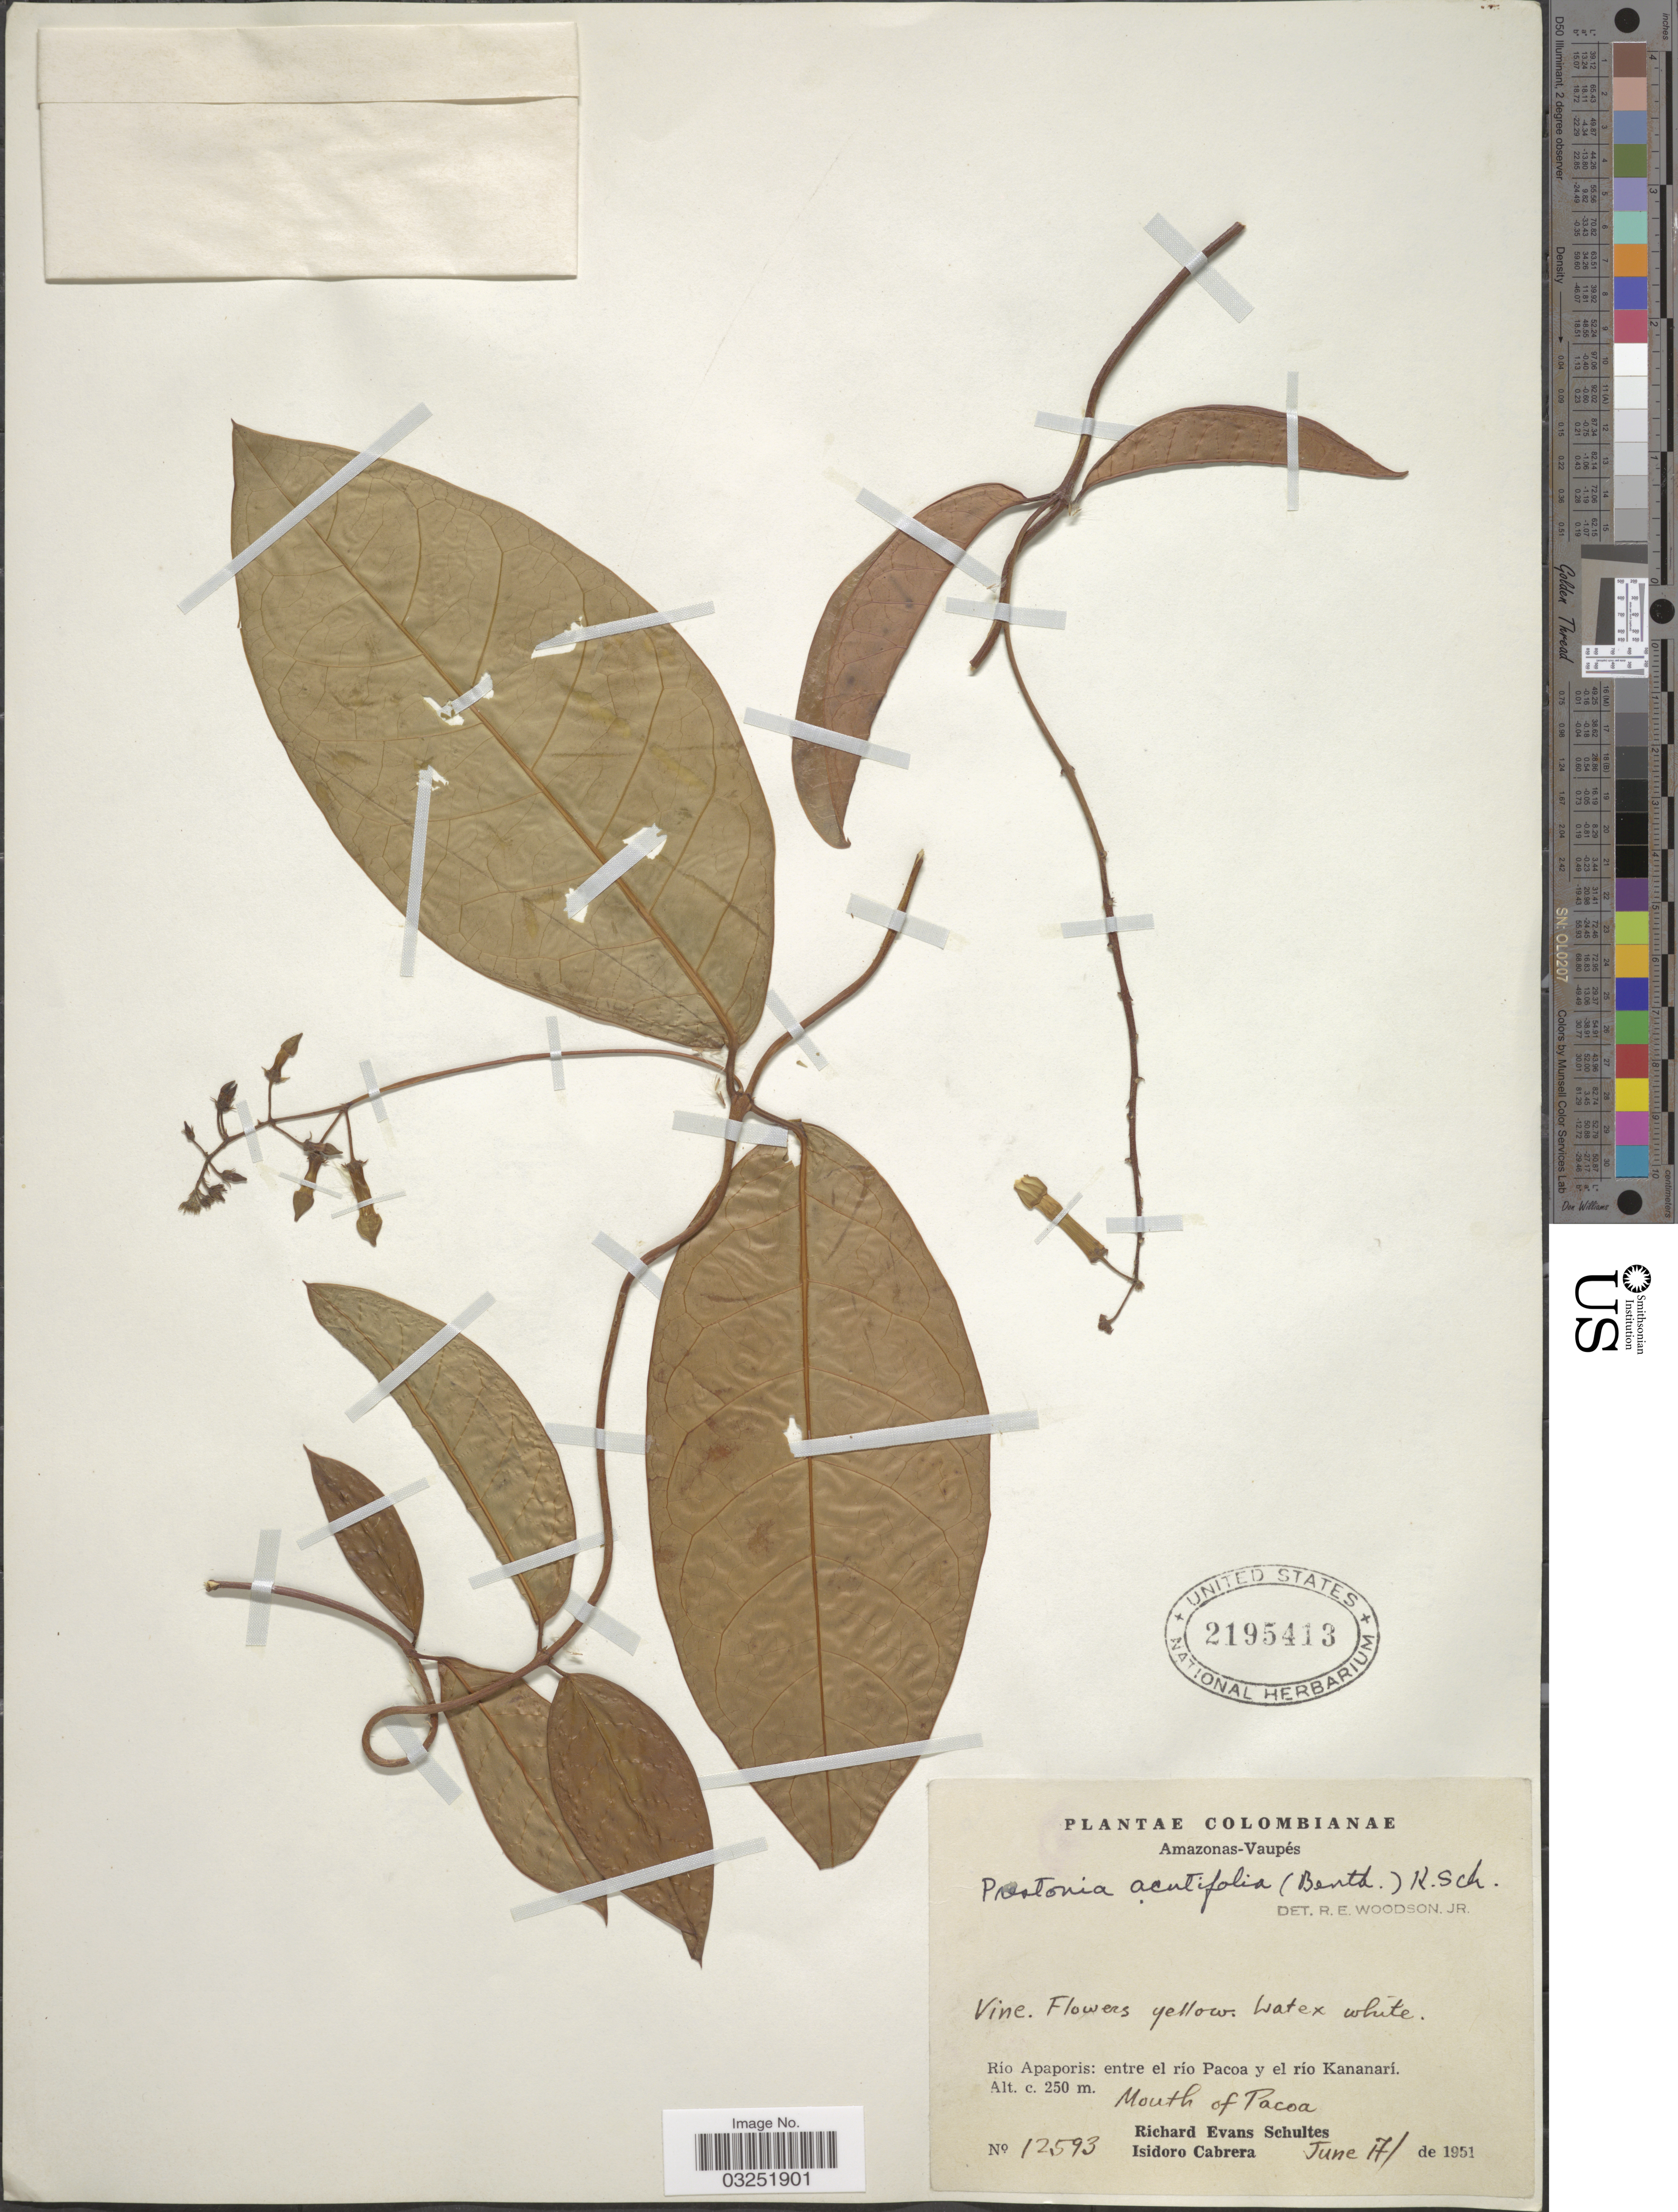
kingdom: Plantae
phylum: Tracheophyta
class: Magnoliopsida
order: Gentianales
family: Apocynaceae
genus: Prestonia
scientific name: Prestonia acutifolia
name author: (Benth. & Müll. Arg.) K. Schum.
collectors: R. E. Schultes & I. Cabrera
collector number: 12593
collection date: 1951-06-17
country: Colombia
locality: Amazonas - Vaupés, Río Apaporis: entre el río Pacoa y el río Kananarí. Mouth of Pacoa.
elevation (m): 250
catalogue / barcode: US 2195413